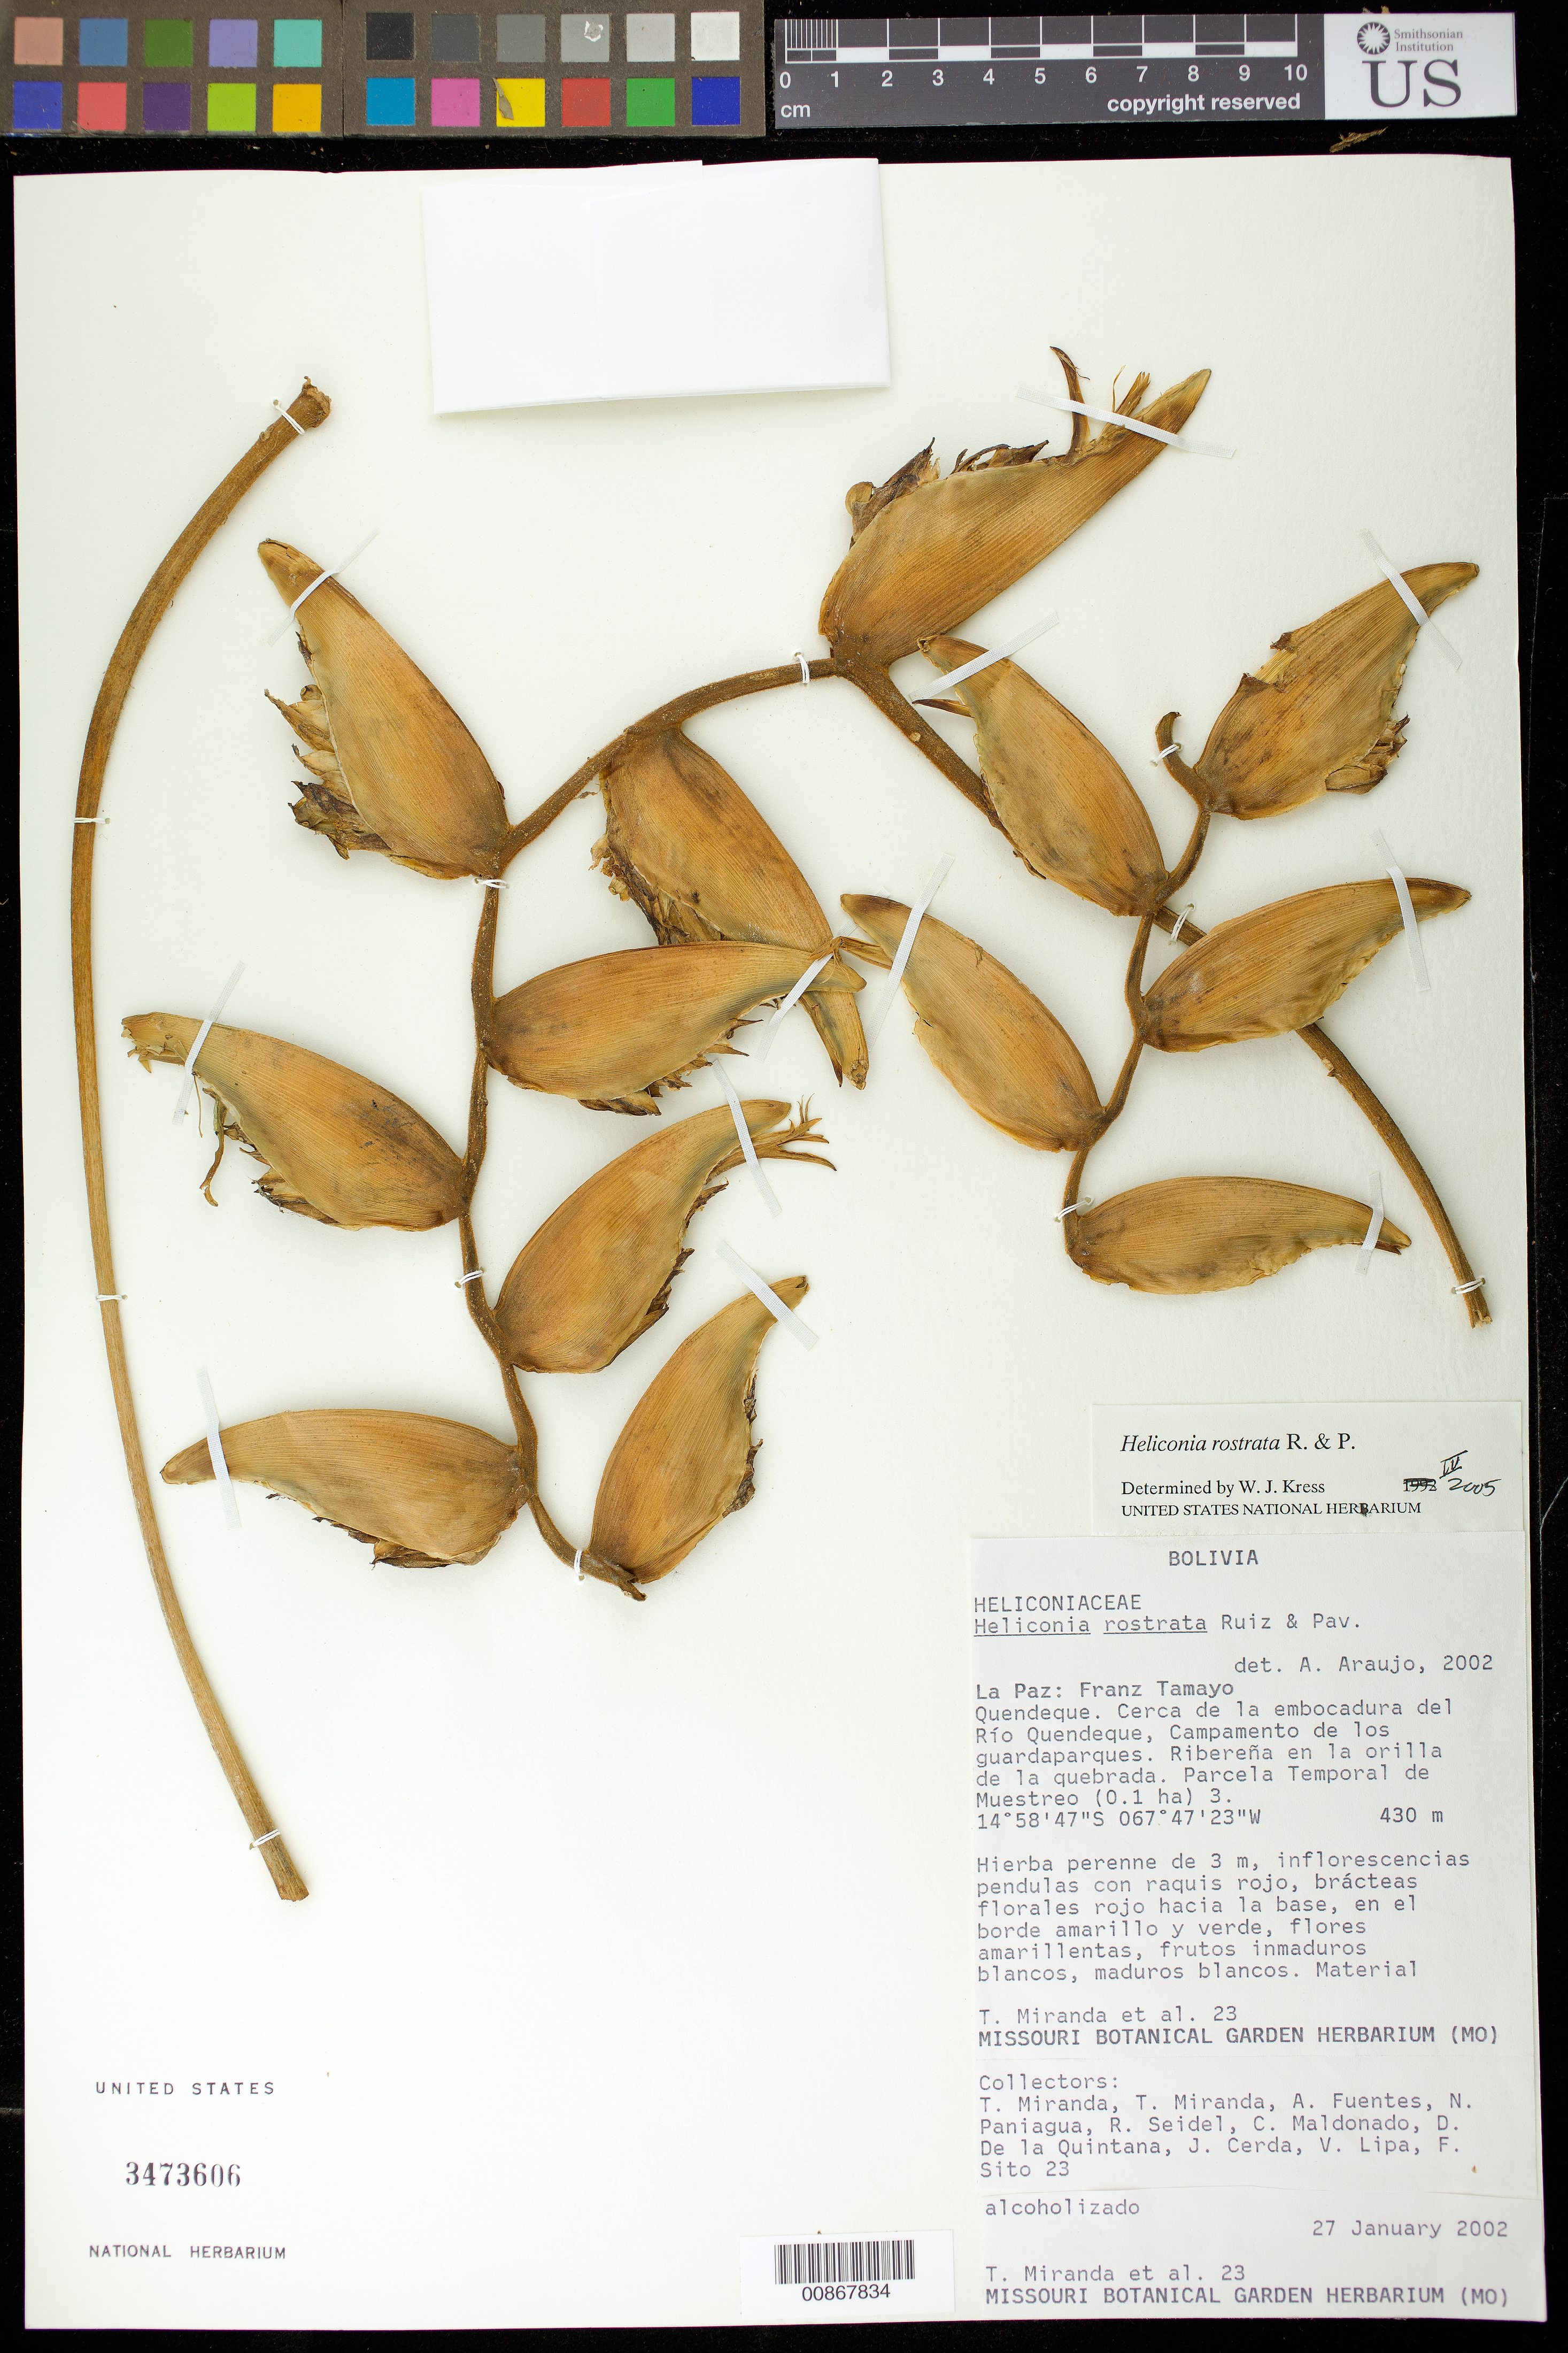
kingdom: Plantae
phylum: Tracheophyta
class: Liliopsida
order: Zingiberales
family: Heliconiaceae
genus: Heliconia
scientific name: Heliconia rostrata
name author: Ruiz & Pav.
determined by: Kress, W. J., (US), Smithsonian Institution - National Museum of Natural History (UNITED STATES)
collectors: T. Miranda, A. Fuentes, N. Paniagua, R. Seidel & et al.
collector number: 23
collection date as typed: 27 Jan 2002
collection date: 2002-01-27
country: Bolivia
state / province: La Paz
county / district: Franz Tamayo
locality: Quendeque. Cerca de la embocadura del rio Quendeque, Campamento de los guardaparques.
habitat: Riberena en la orilla de la quebrada. Parcela Temporal de Muestro.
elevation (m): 430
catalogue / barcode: US 3473606